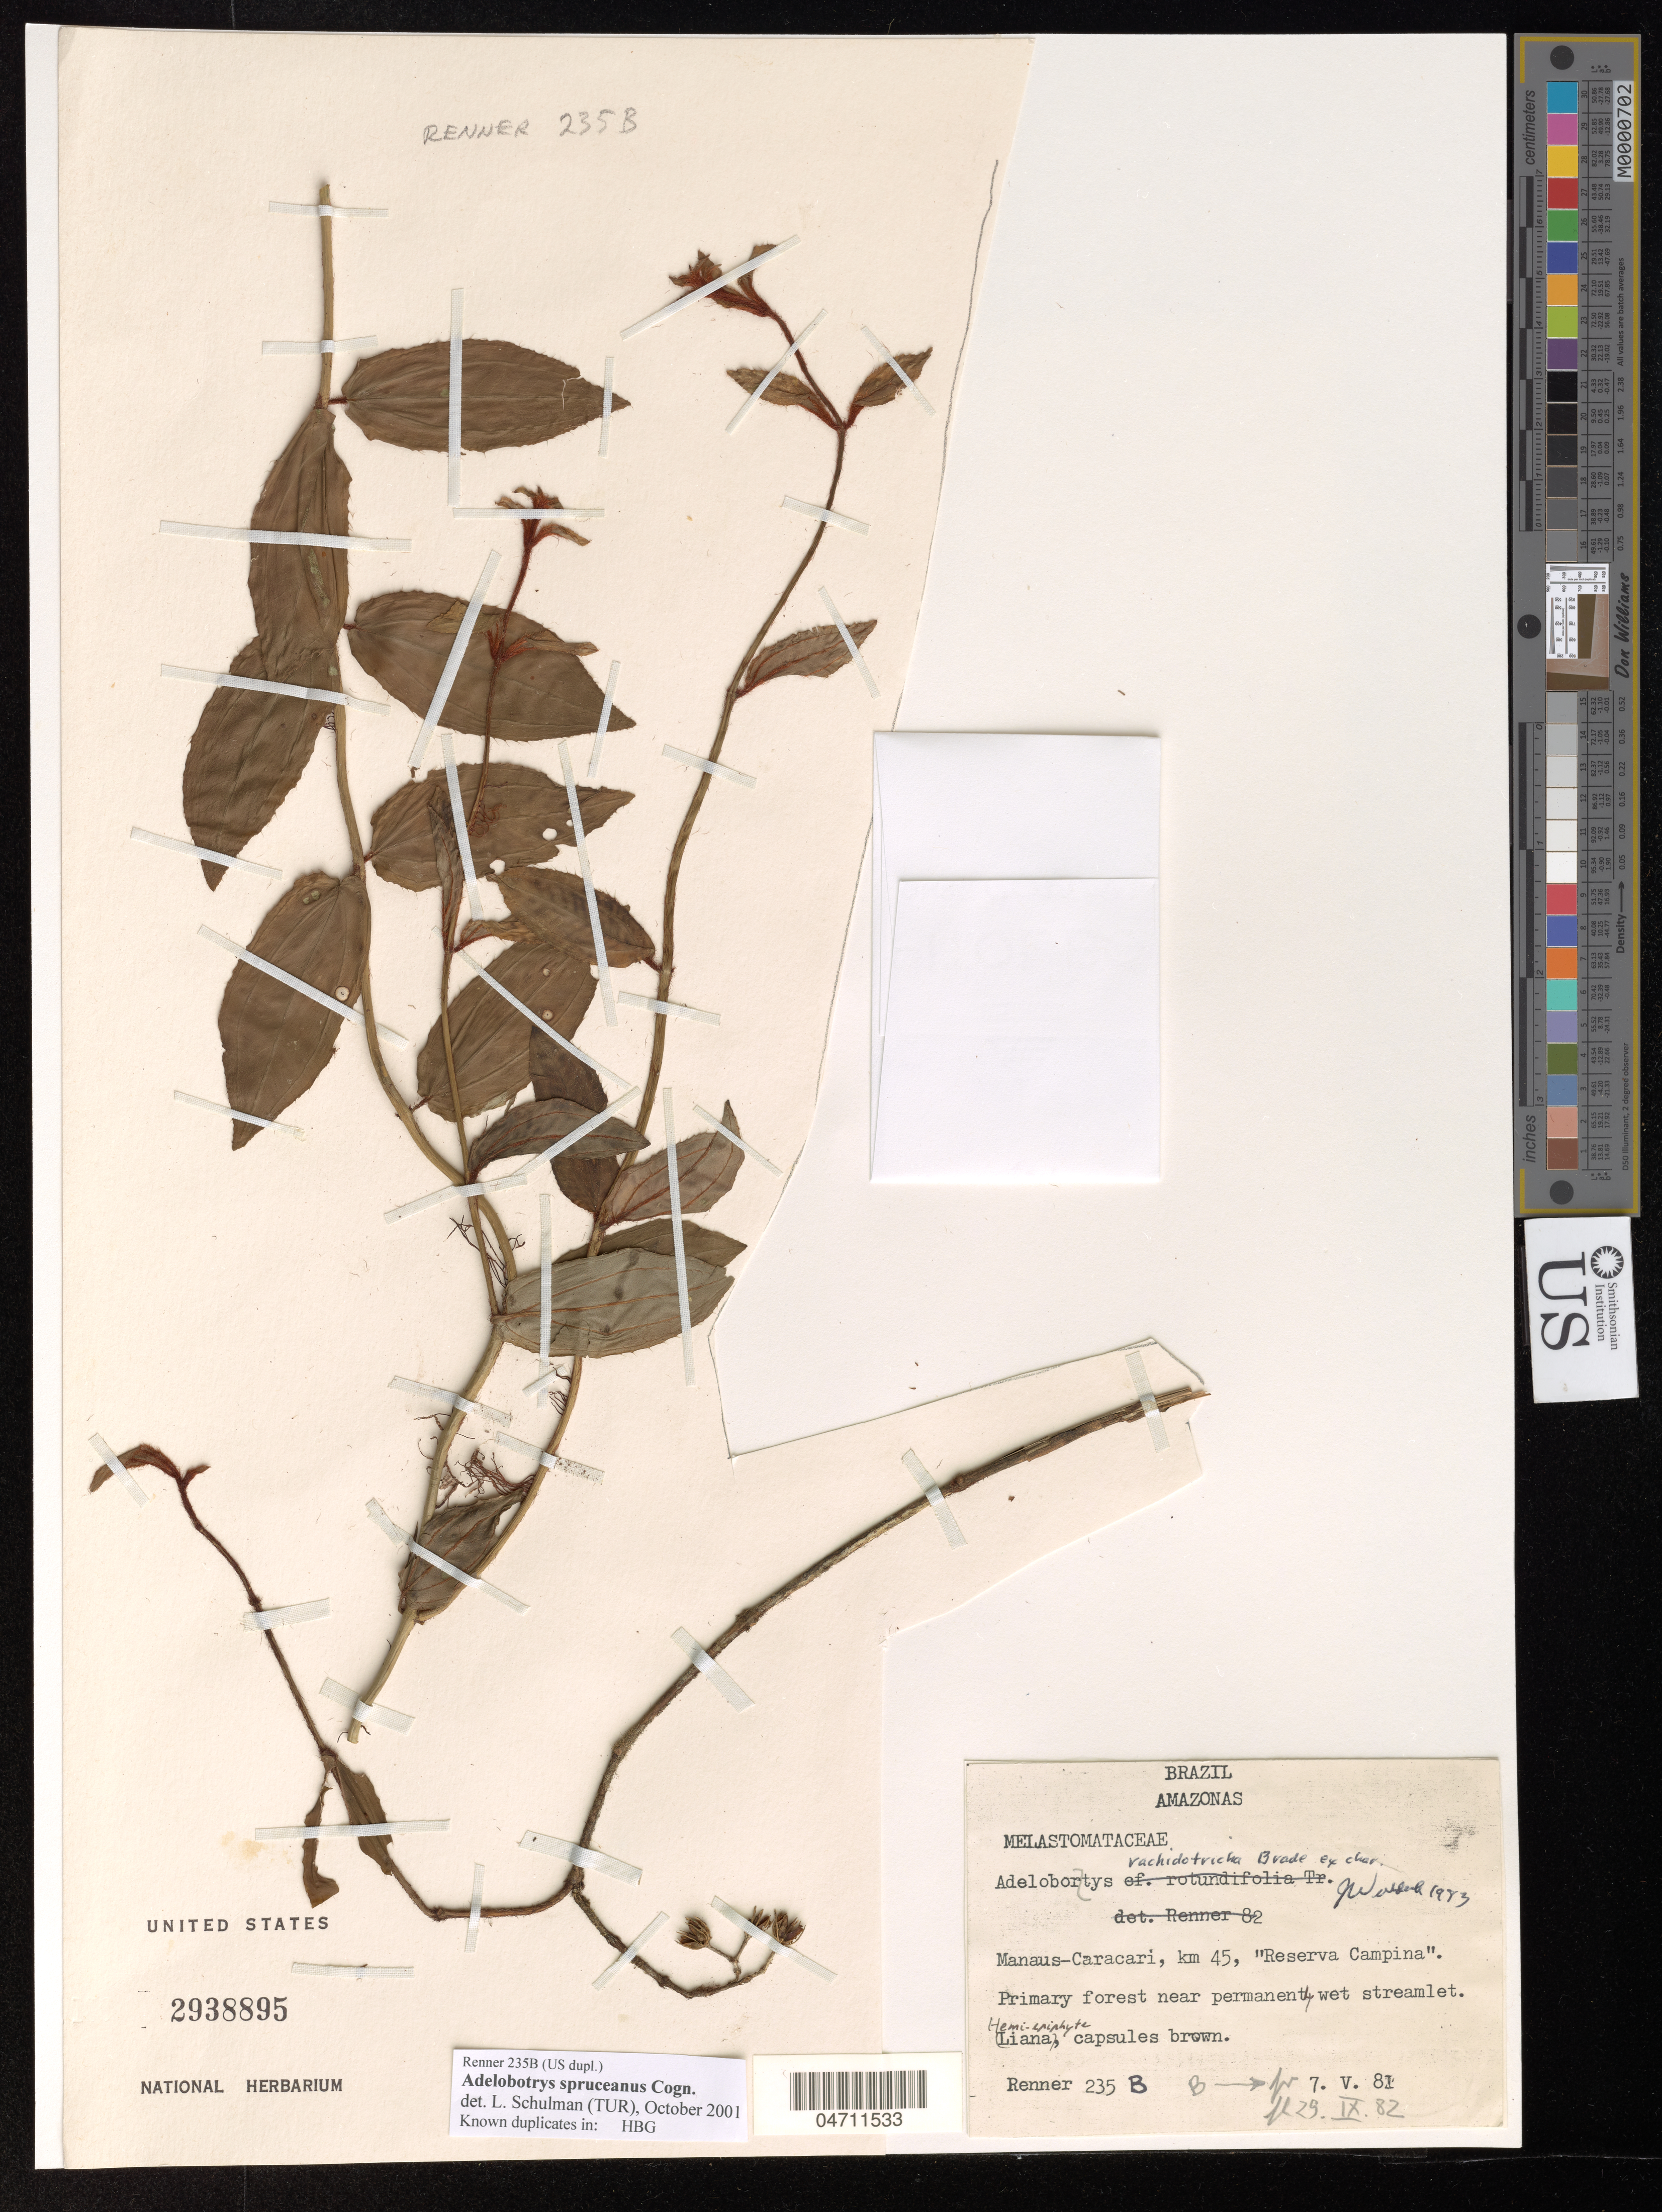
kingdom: Plantae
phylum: Tracheophyta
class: Magnoliopsida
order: Myrtales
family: Melastomataceae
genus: Adelobotrys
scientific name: Adelobotrys spruceana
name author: Cogn.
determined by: Schulman, Leif, (TUR), University of Turku (FINLAND)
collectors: Renner, --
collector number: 235 B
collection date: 1981-05-07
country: Brazil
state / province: Amazonas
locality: Manaus-Caracaraí, km 45, Reserva 'Campina'. Primary forest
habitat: Primary forest ner permanently wet streamlet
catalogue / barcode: US 2938895